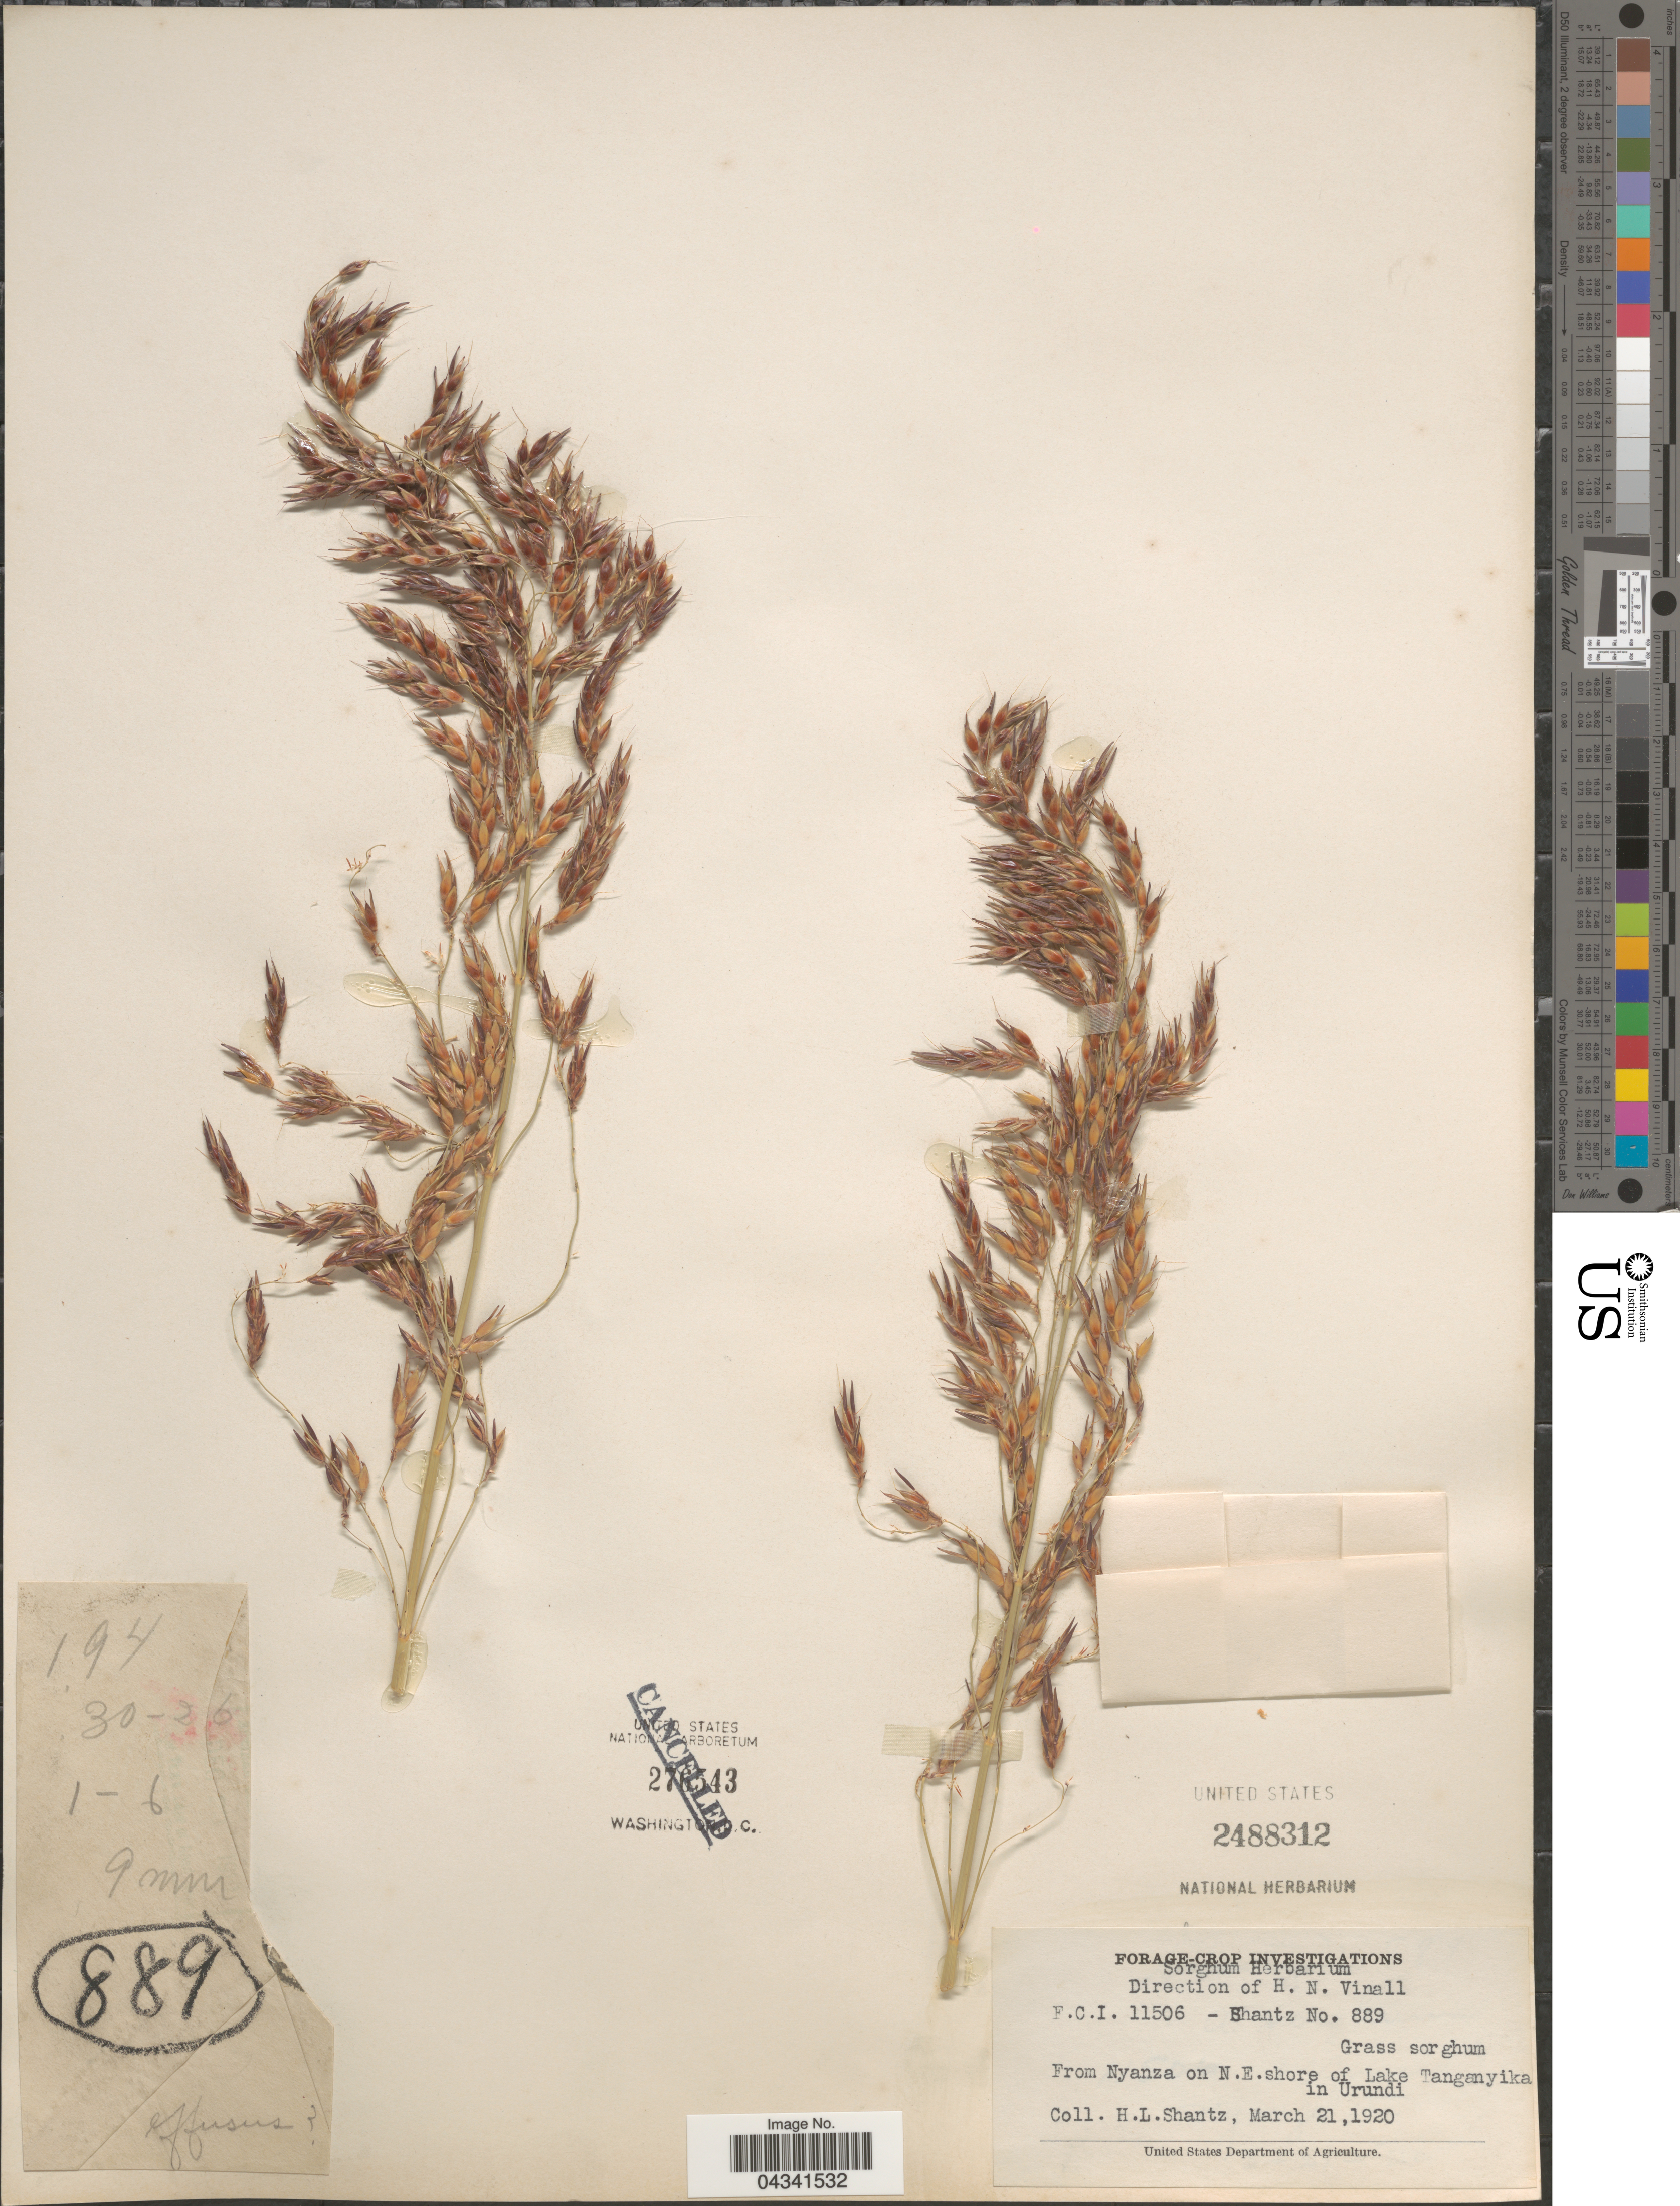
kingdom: Plantae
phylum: Tracheophyta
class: Liliopsida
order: Poales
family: Poaceae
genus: Sorghum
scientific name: Sorghum sp.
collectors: H. Shantz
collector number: F.C.I.11506/889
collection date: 1920-03-21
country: Tanzania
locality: From Nyanza on N. E. shore of Lake Tanganyika in Urundi.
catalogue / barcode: US 2488312